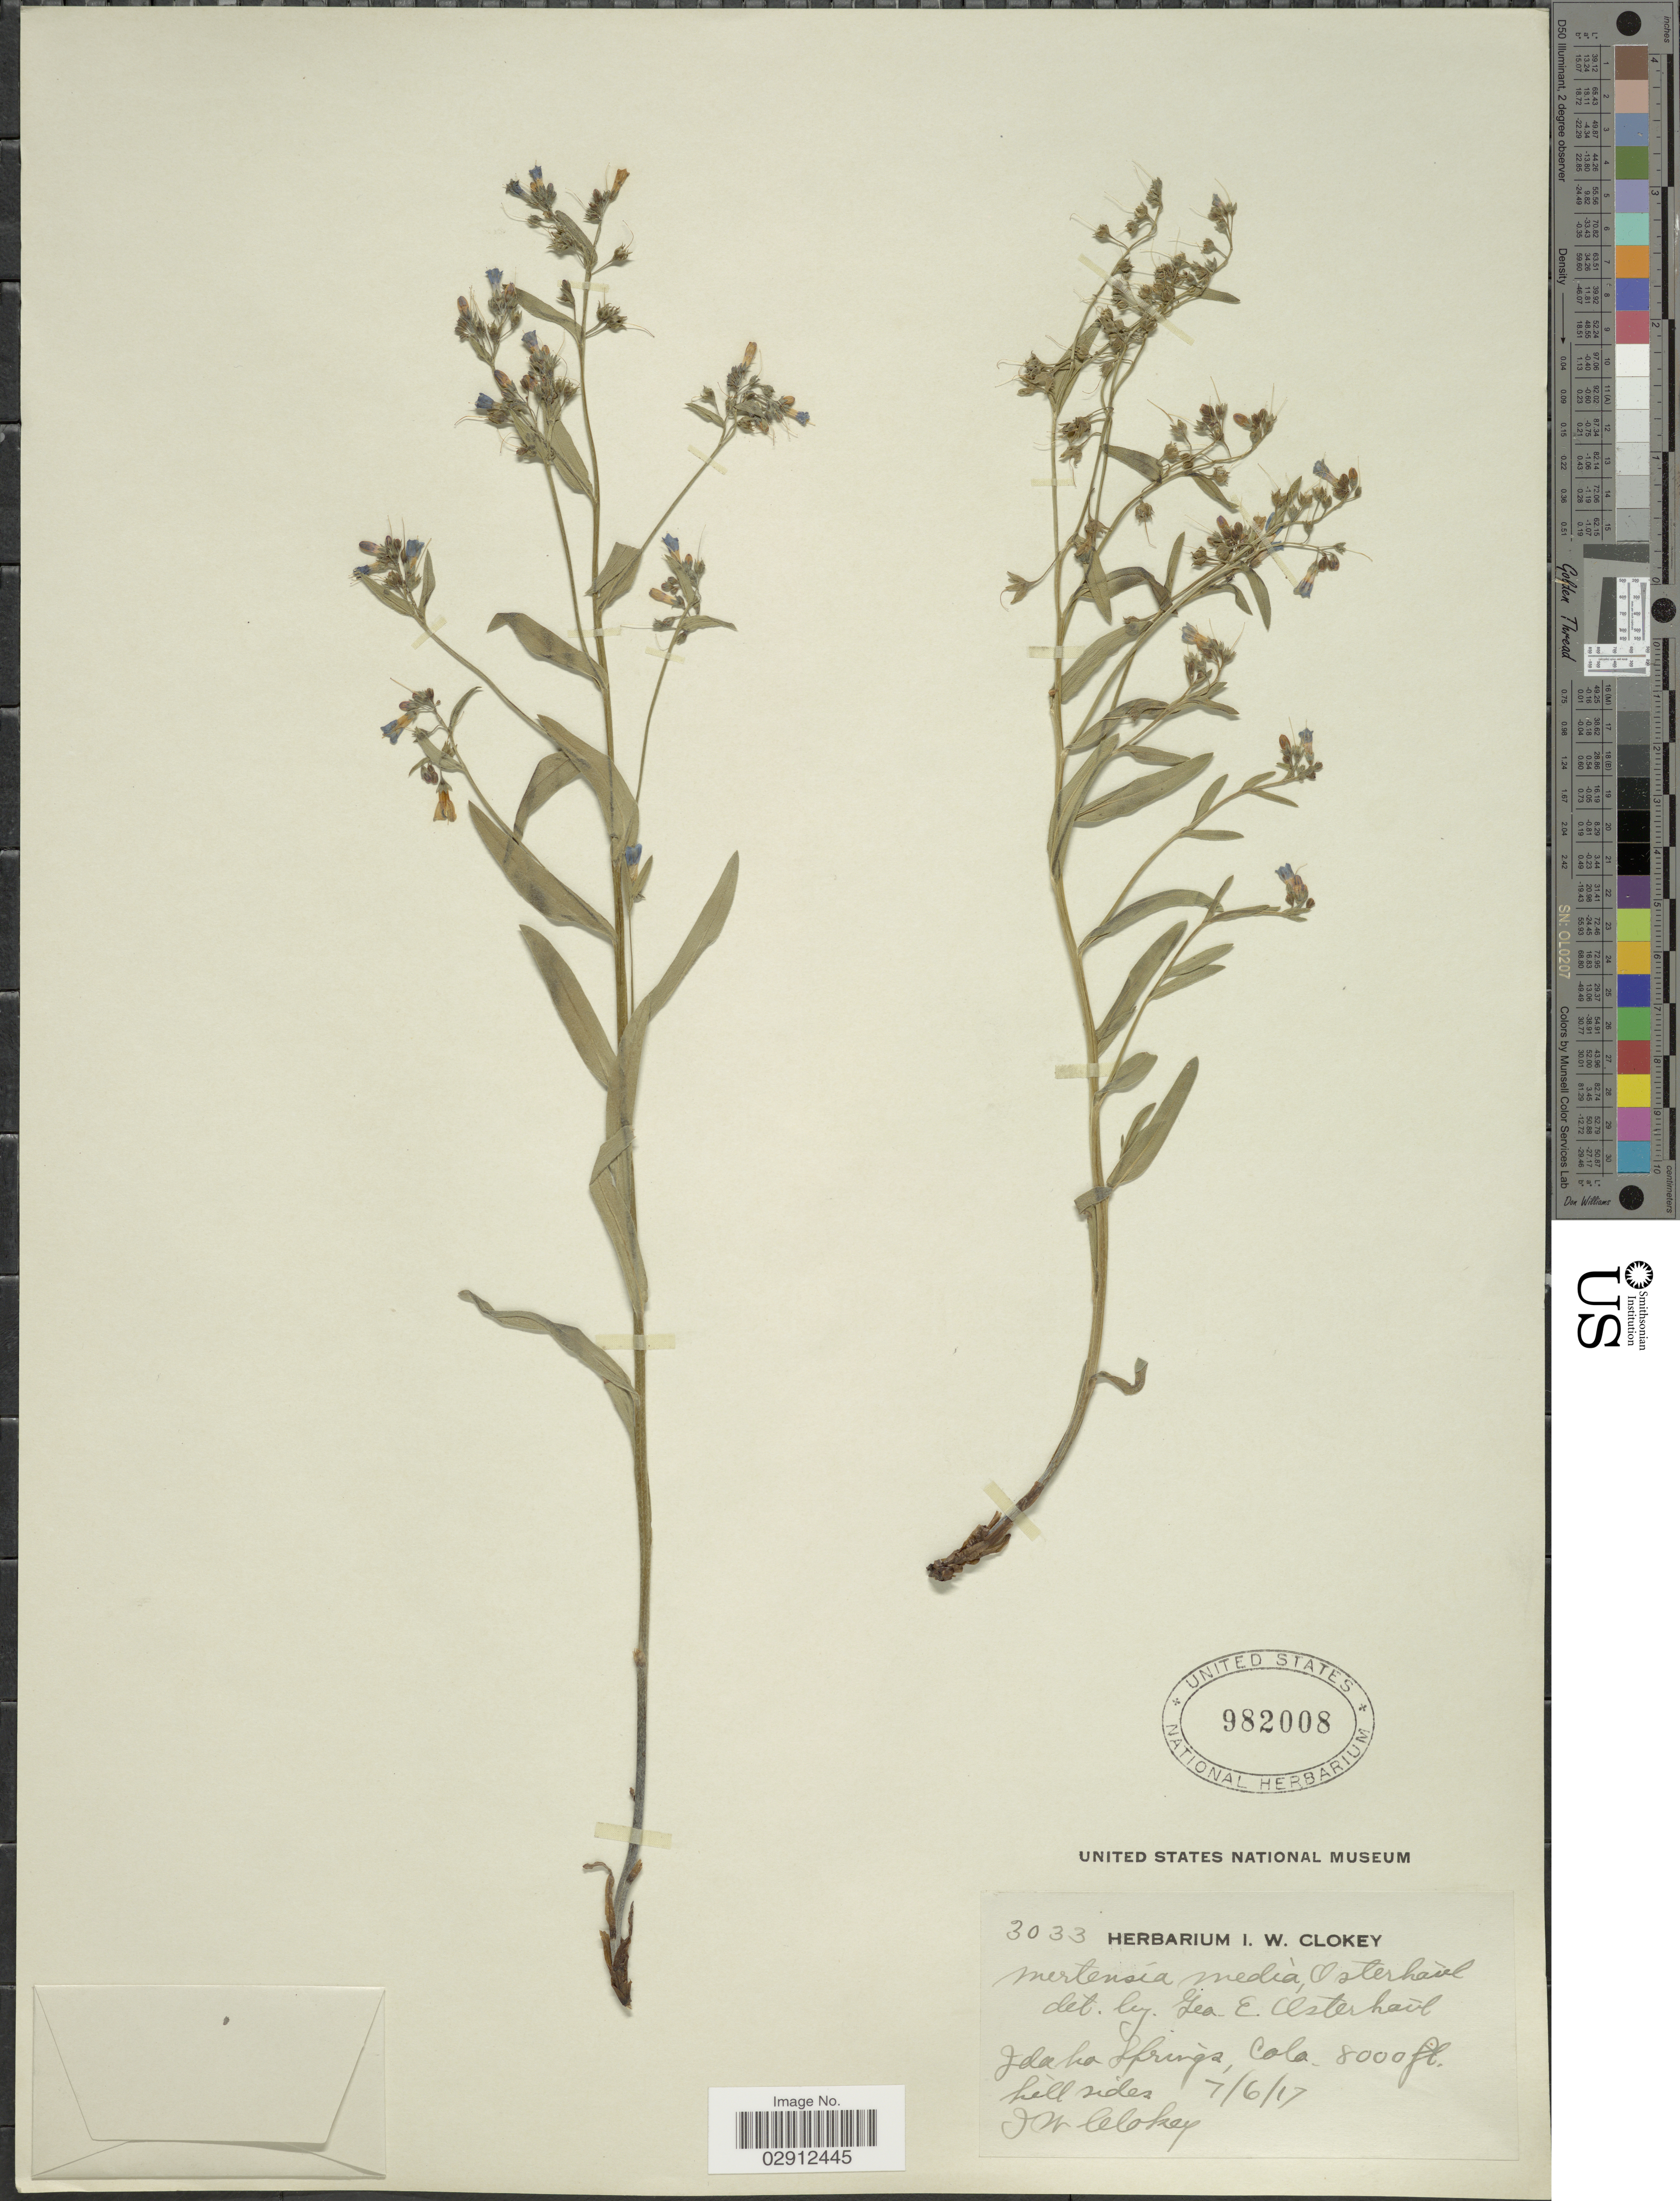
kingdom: Plantae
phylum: Tracheophyta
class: Magnoliopsida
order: Boraginales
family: Boraginaceae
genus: Mertensia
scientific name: Mertensia lanceolata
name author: (Pursh) DC. ex A. DC.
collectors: I. W. Clokey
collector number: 3033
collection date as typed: Transcribed d/m/y: 6/7/17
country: United States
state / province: Colorado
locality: Idaho Springs, Colo.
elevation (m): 2438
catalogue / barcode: US 982008